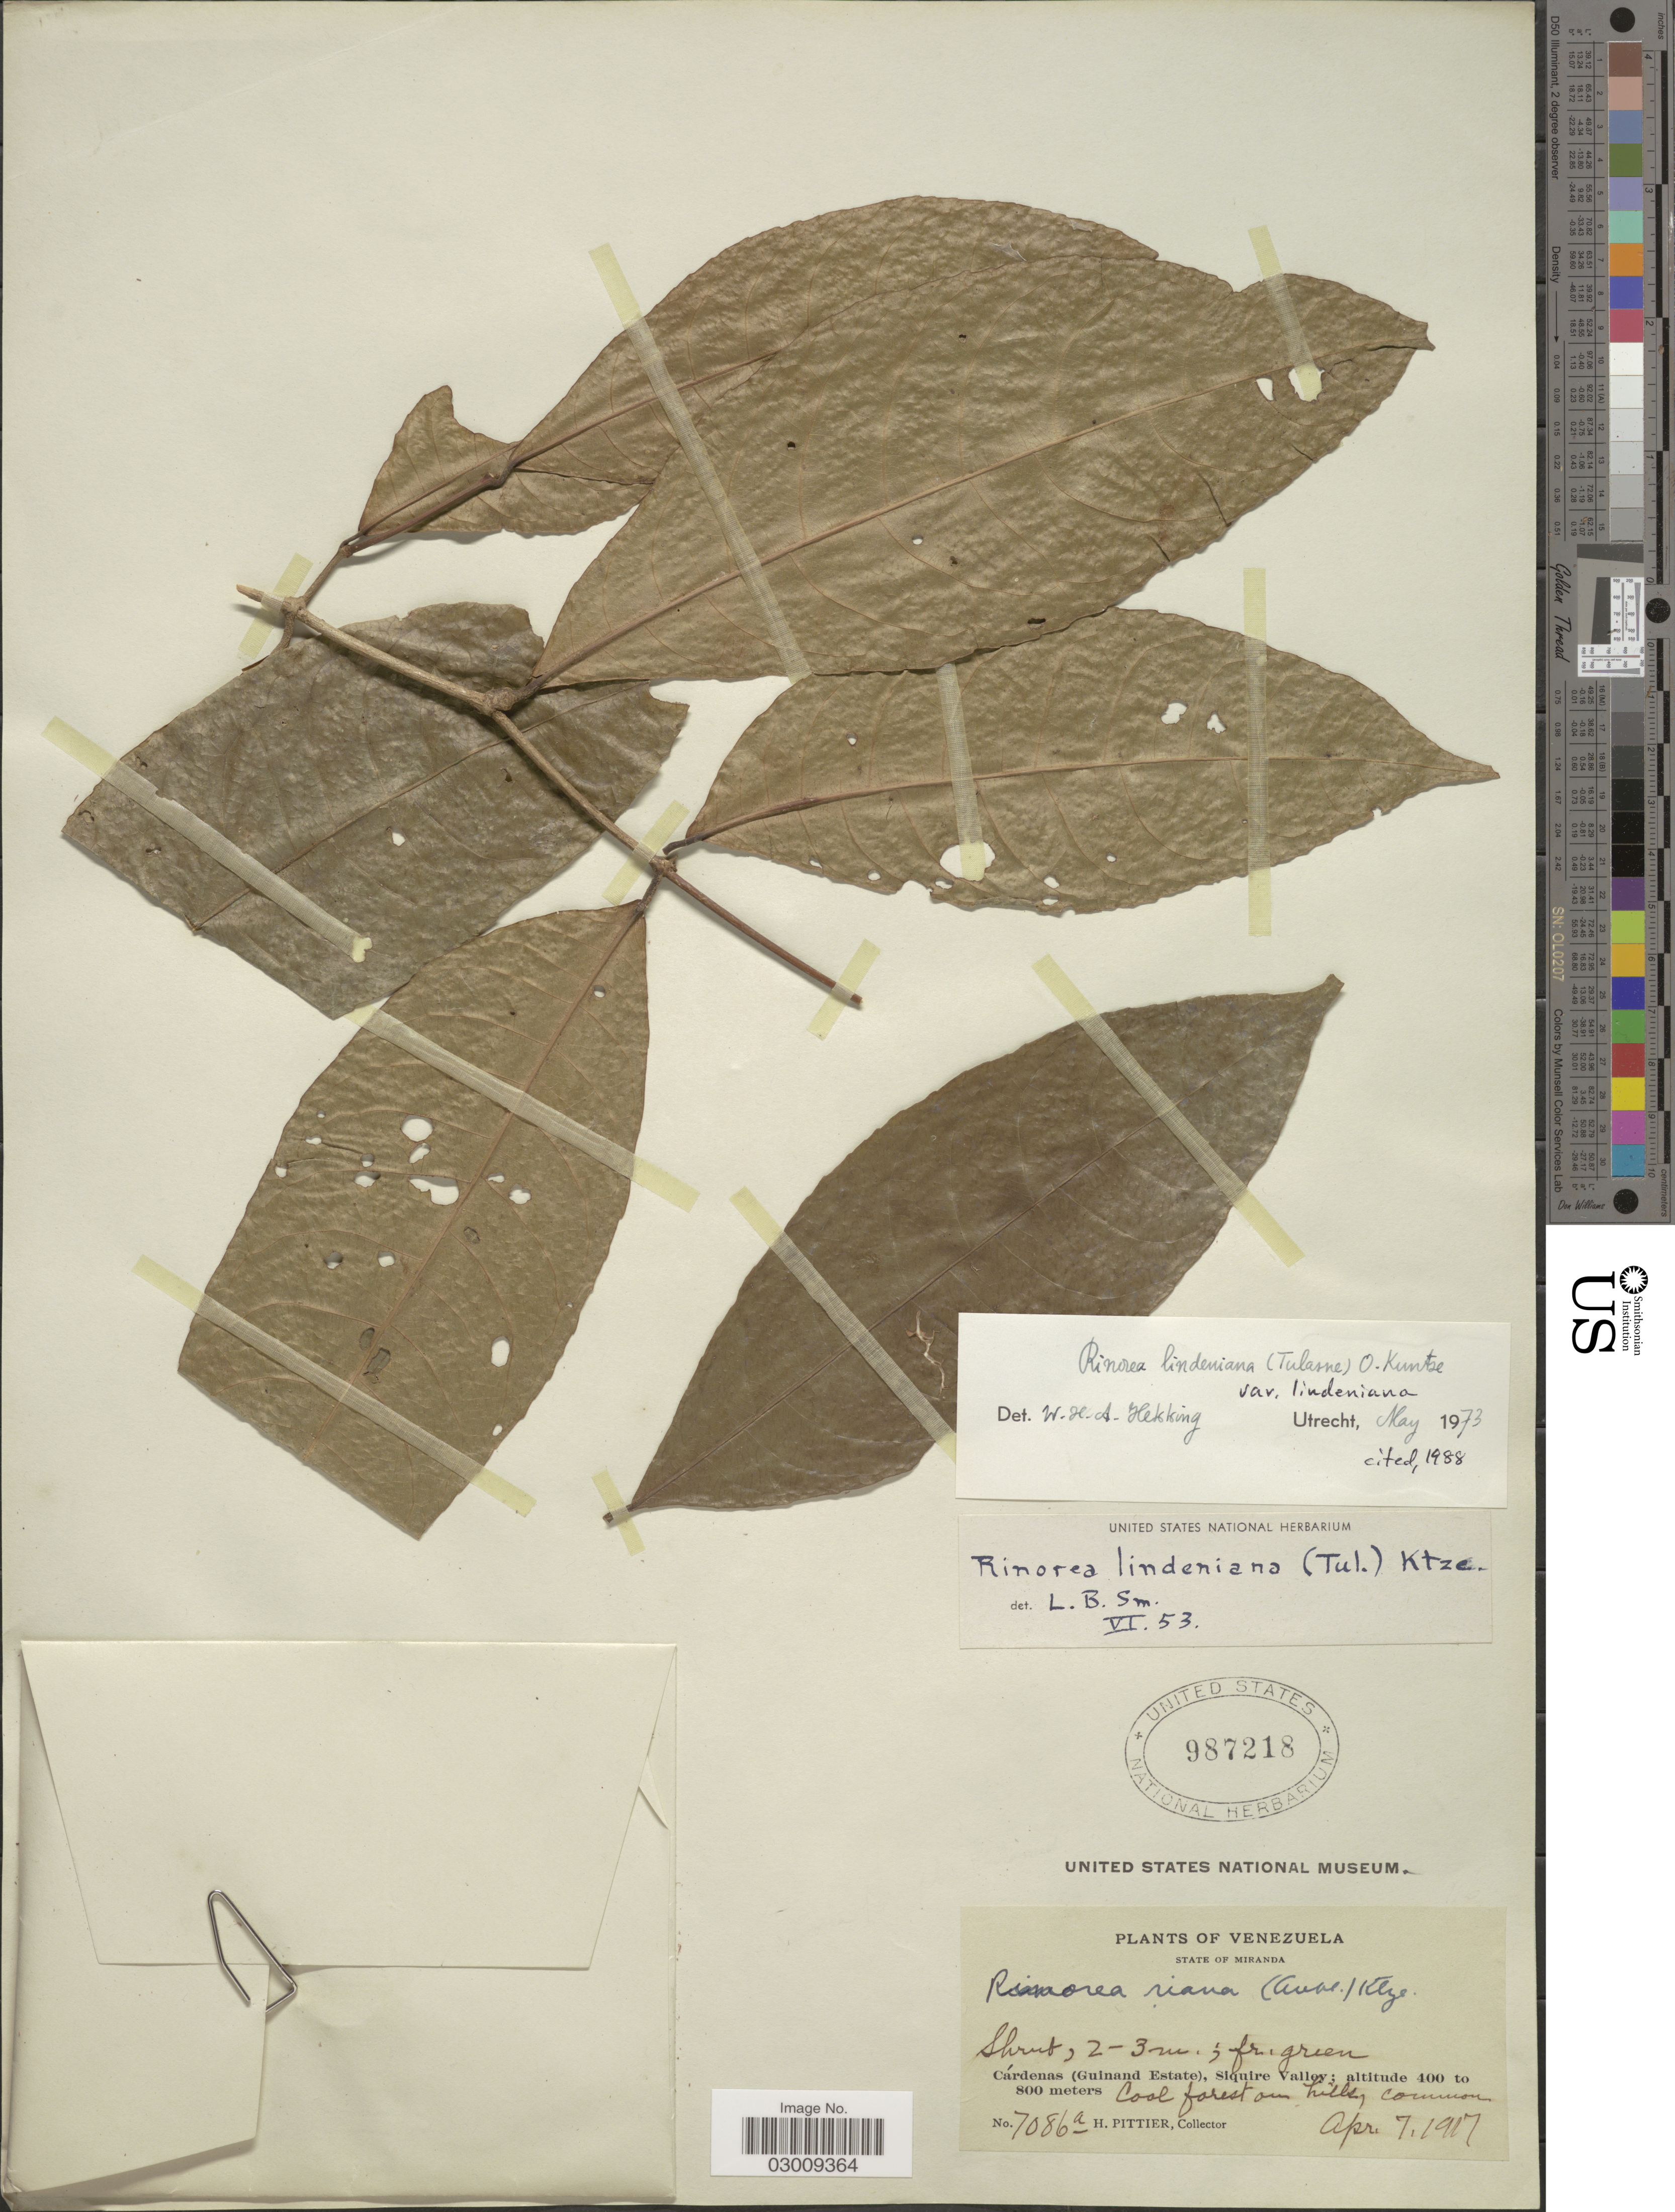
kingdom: Plantae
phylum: Tracheophyta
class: Magnoliopsida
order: Malpighiales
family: Violaceae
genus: Rinorea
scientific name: Rinorea lindeniana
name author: (Tul.) Kuntze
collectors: H. F. Pittier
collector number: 7086a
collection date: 1917-04-07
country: Venezuela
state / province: Miranda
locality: Cárdenas (Guinand Estate), Siquire Valley.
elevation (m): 400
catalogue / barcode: US 987218